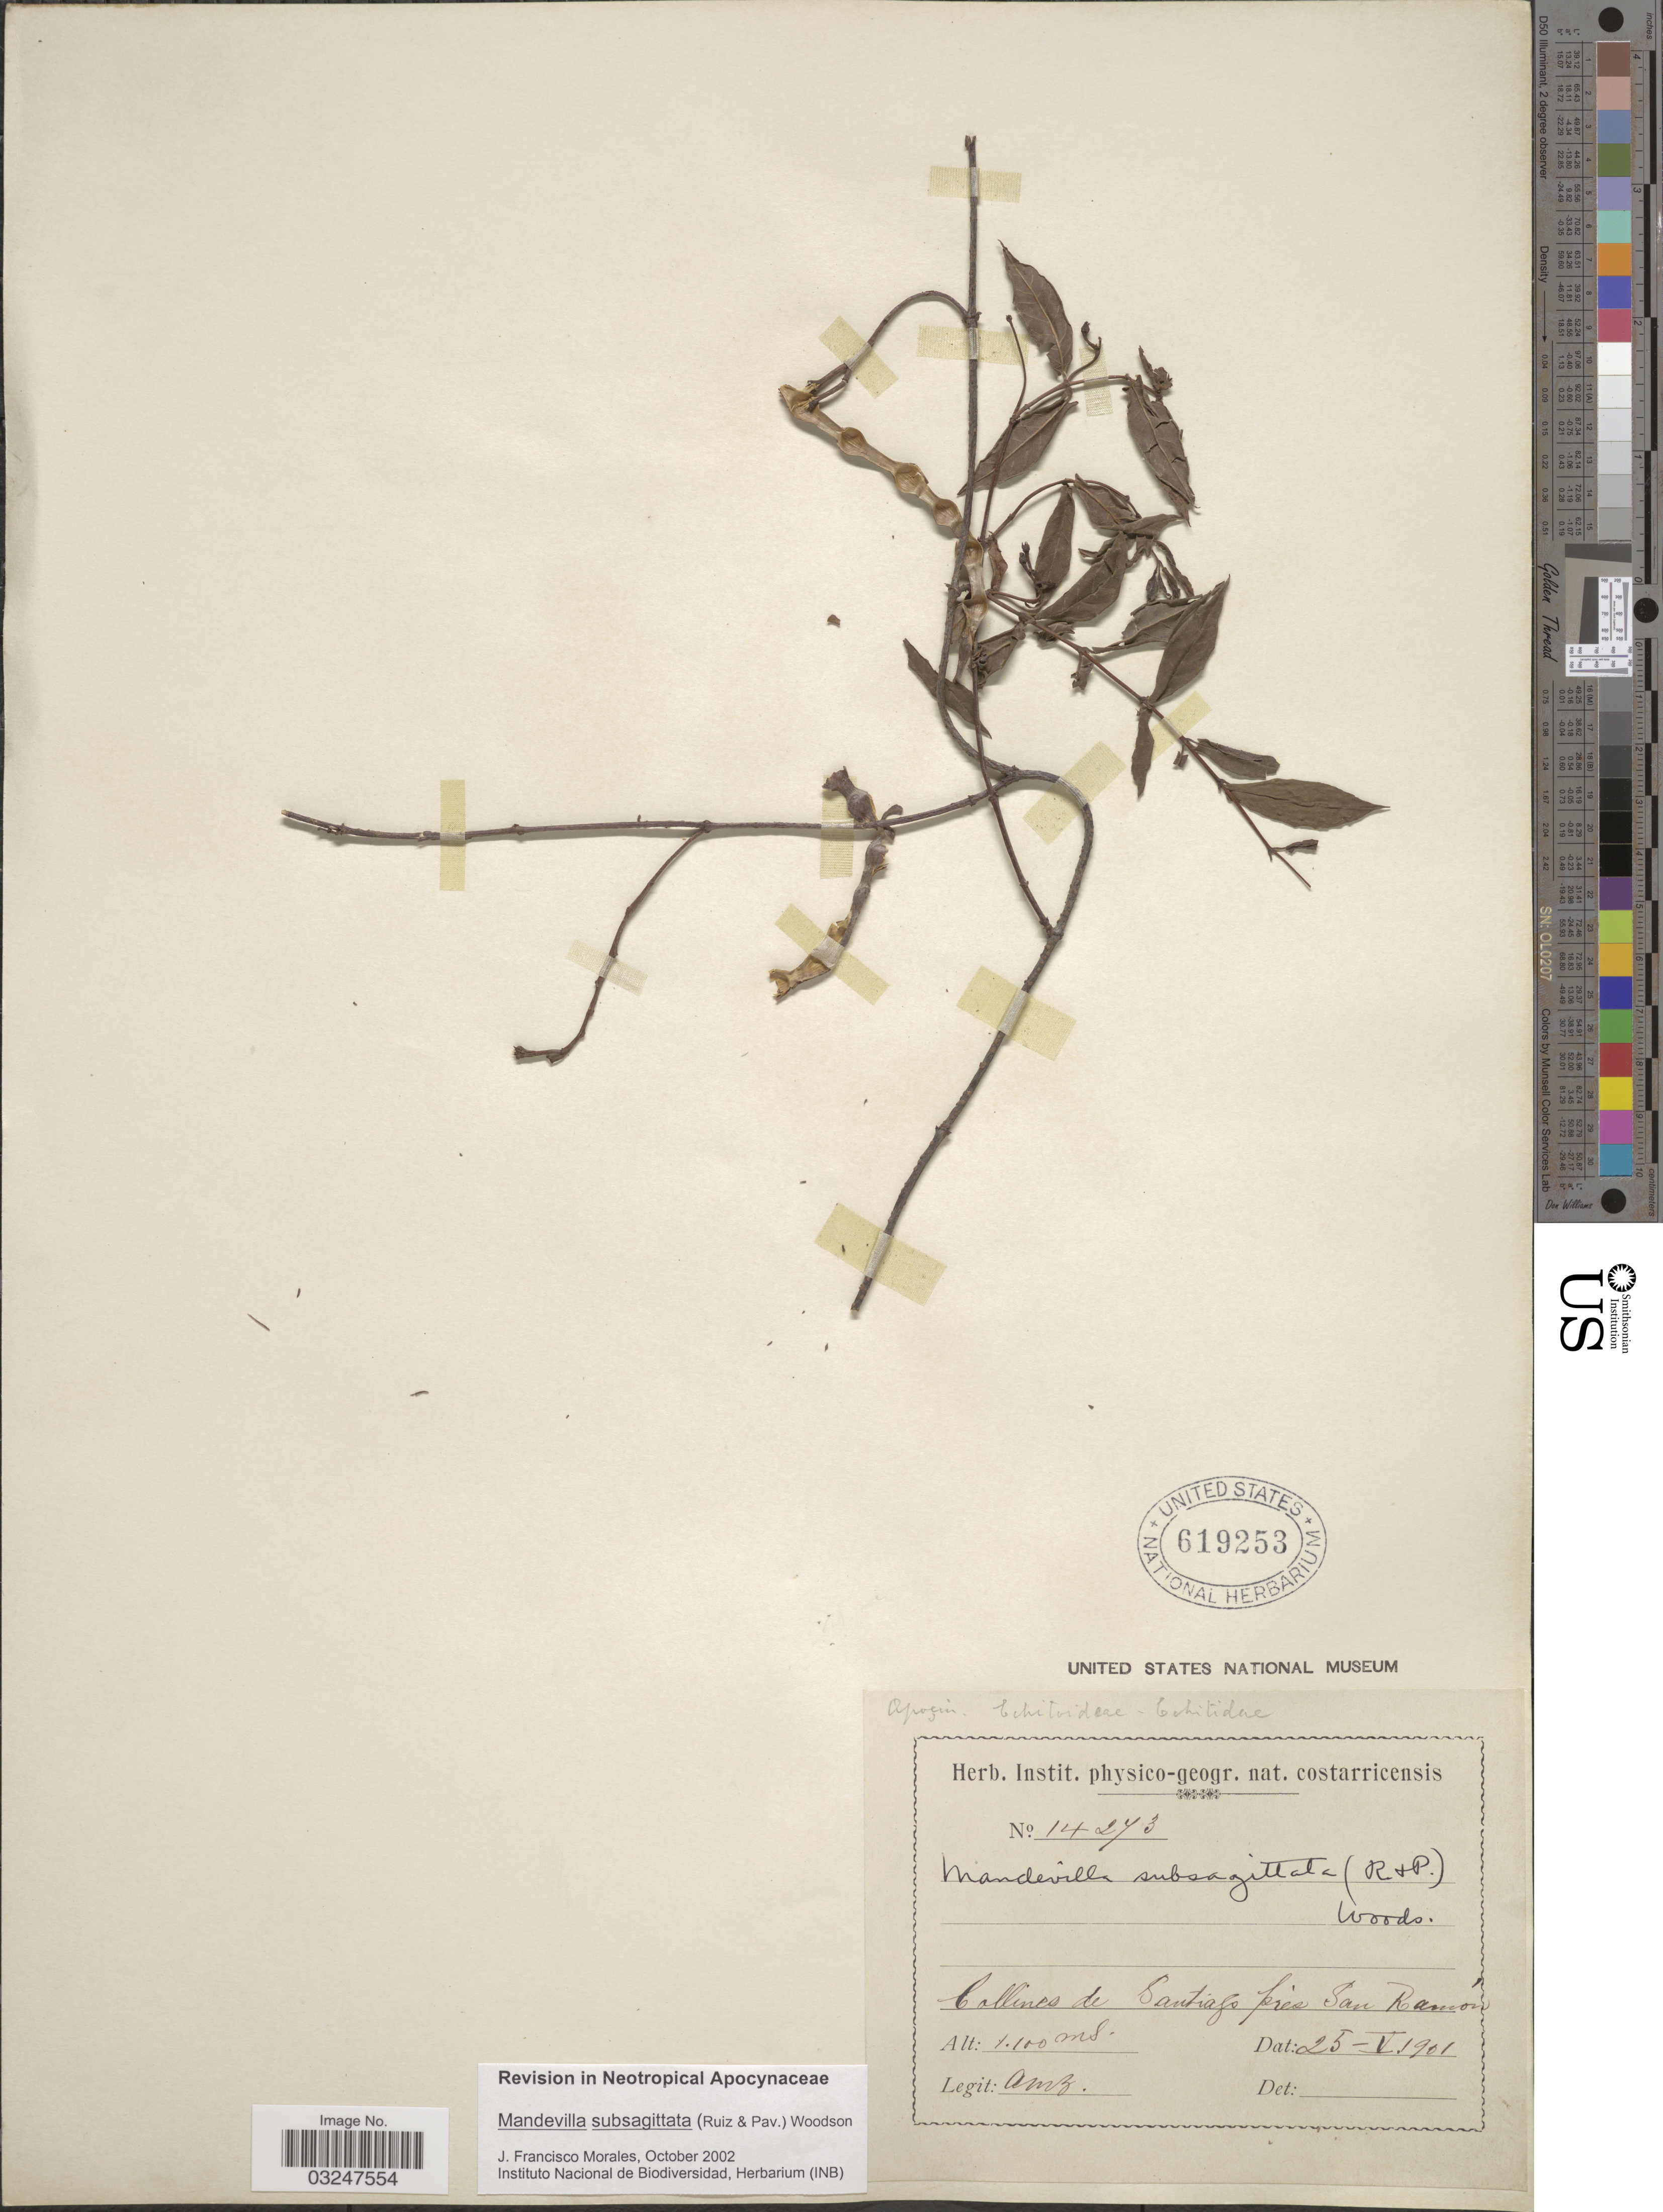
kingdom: Plantae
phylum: Tracheophyta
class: Magnoliopsida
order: Gentianales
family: Apocynaceae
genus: Mandevilla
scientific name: Mandevilla subsagittata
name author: (Ruiz & Pav.) Woodson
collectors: A. Brenes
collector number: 14273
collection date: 1901-05-25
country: Costa Rica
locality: Collines de Santiago prés San Ramón.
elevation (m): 1100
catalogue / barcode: US 619253